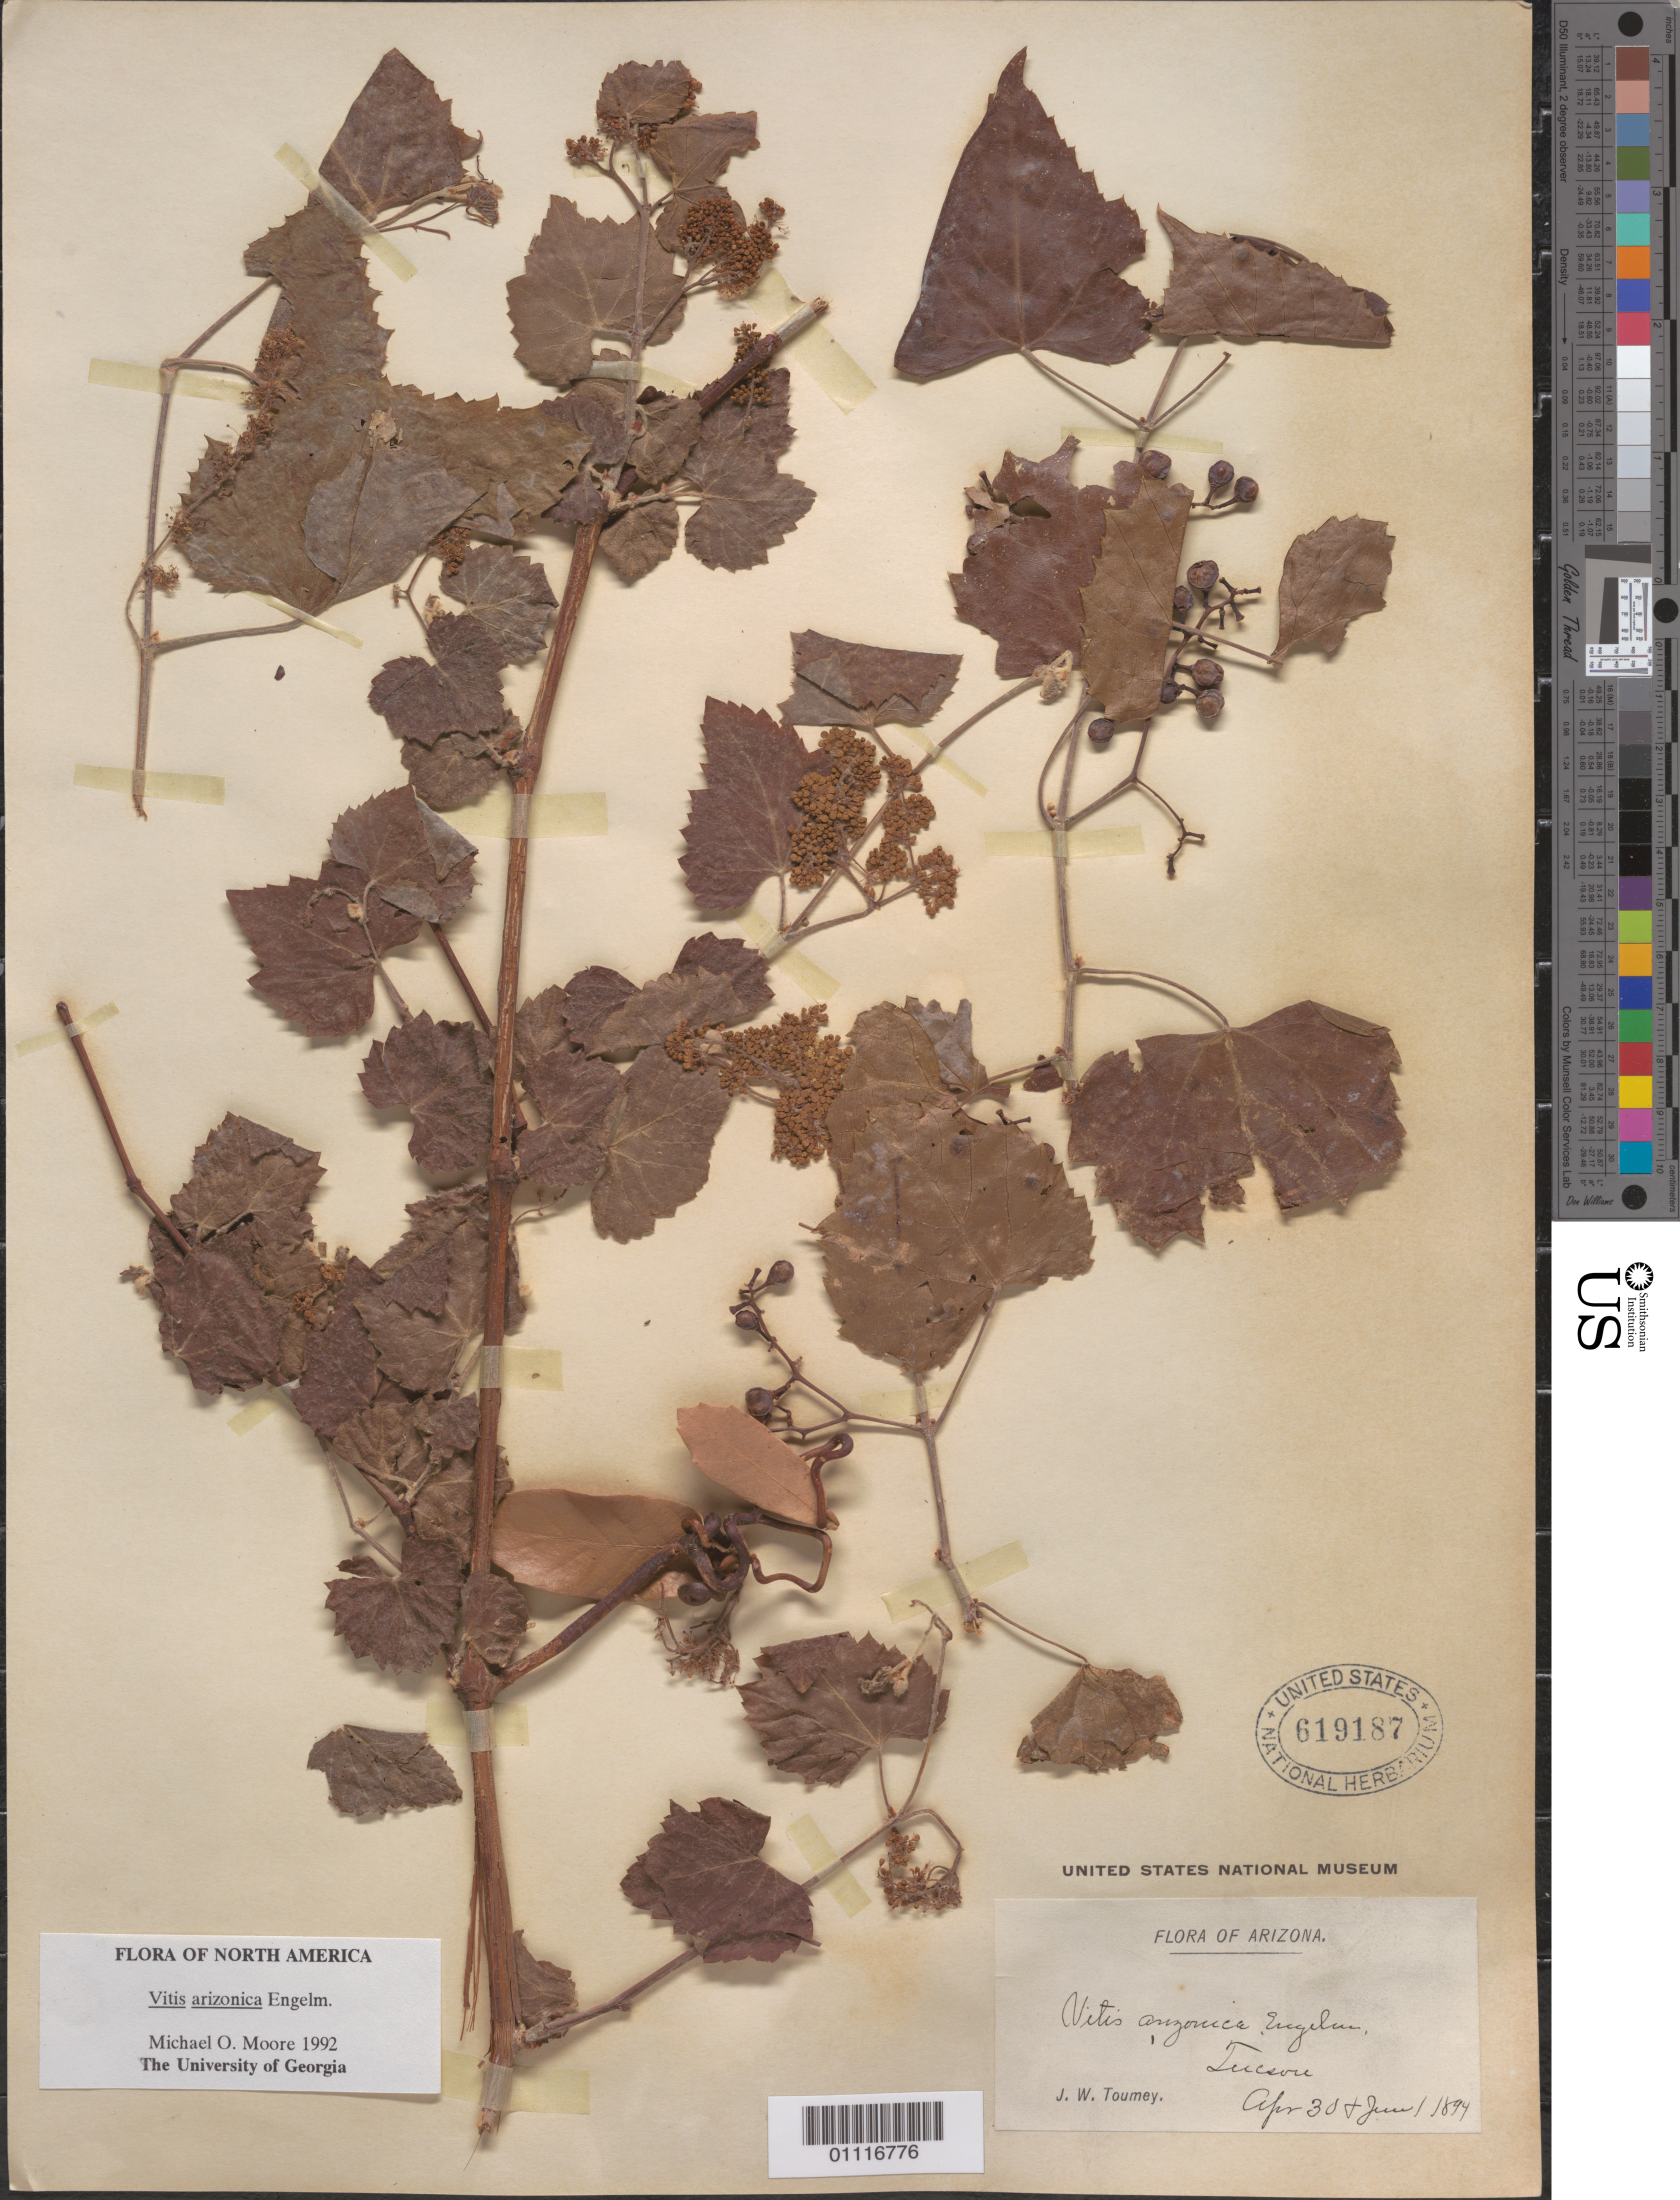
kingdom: Plantae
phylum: Tracheophyta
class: Magnoliopsida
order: Vitales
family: Vitaceae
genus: Vitis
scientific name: Vitis arizonica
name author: Engelm.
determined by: Moore, M. O.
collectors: J. W. Toumey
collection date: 1894-04-20/1894-06-01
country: United States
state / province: Arizona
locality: Tucson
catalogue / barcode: US 619187